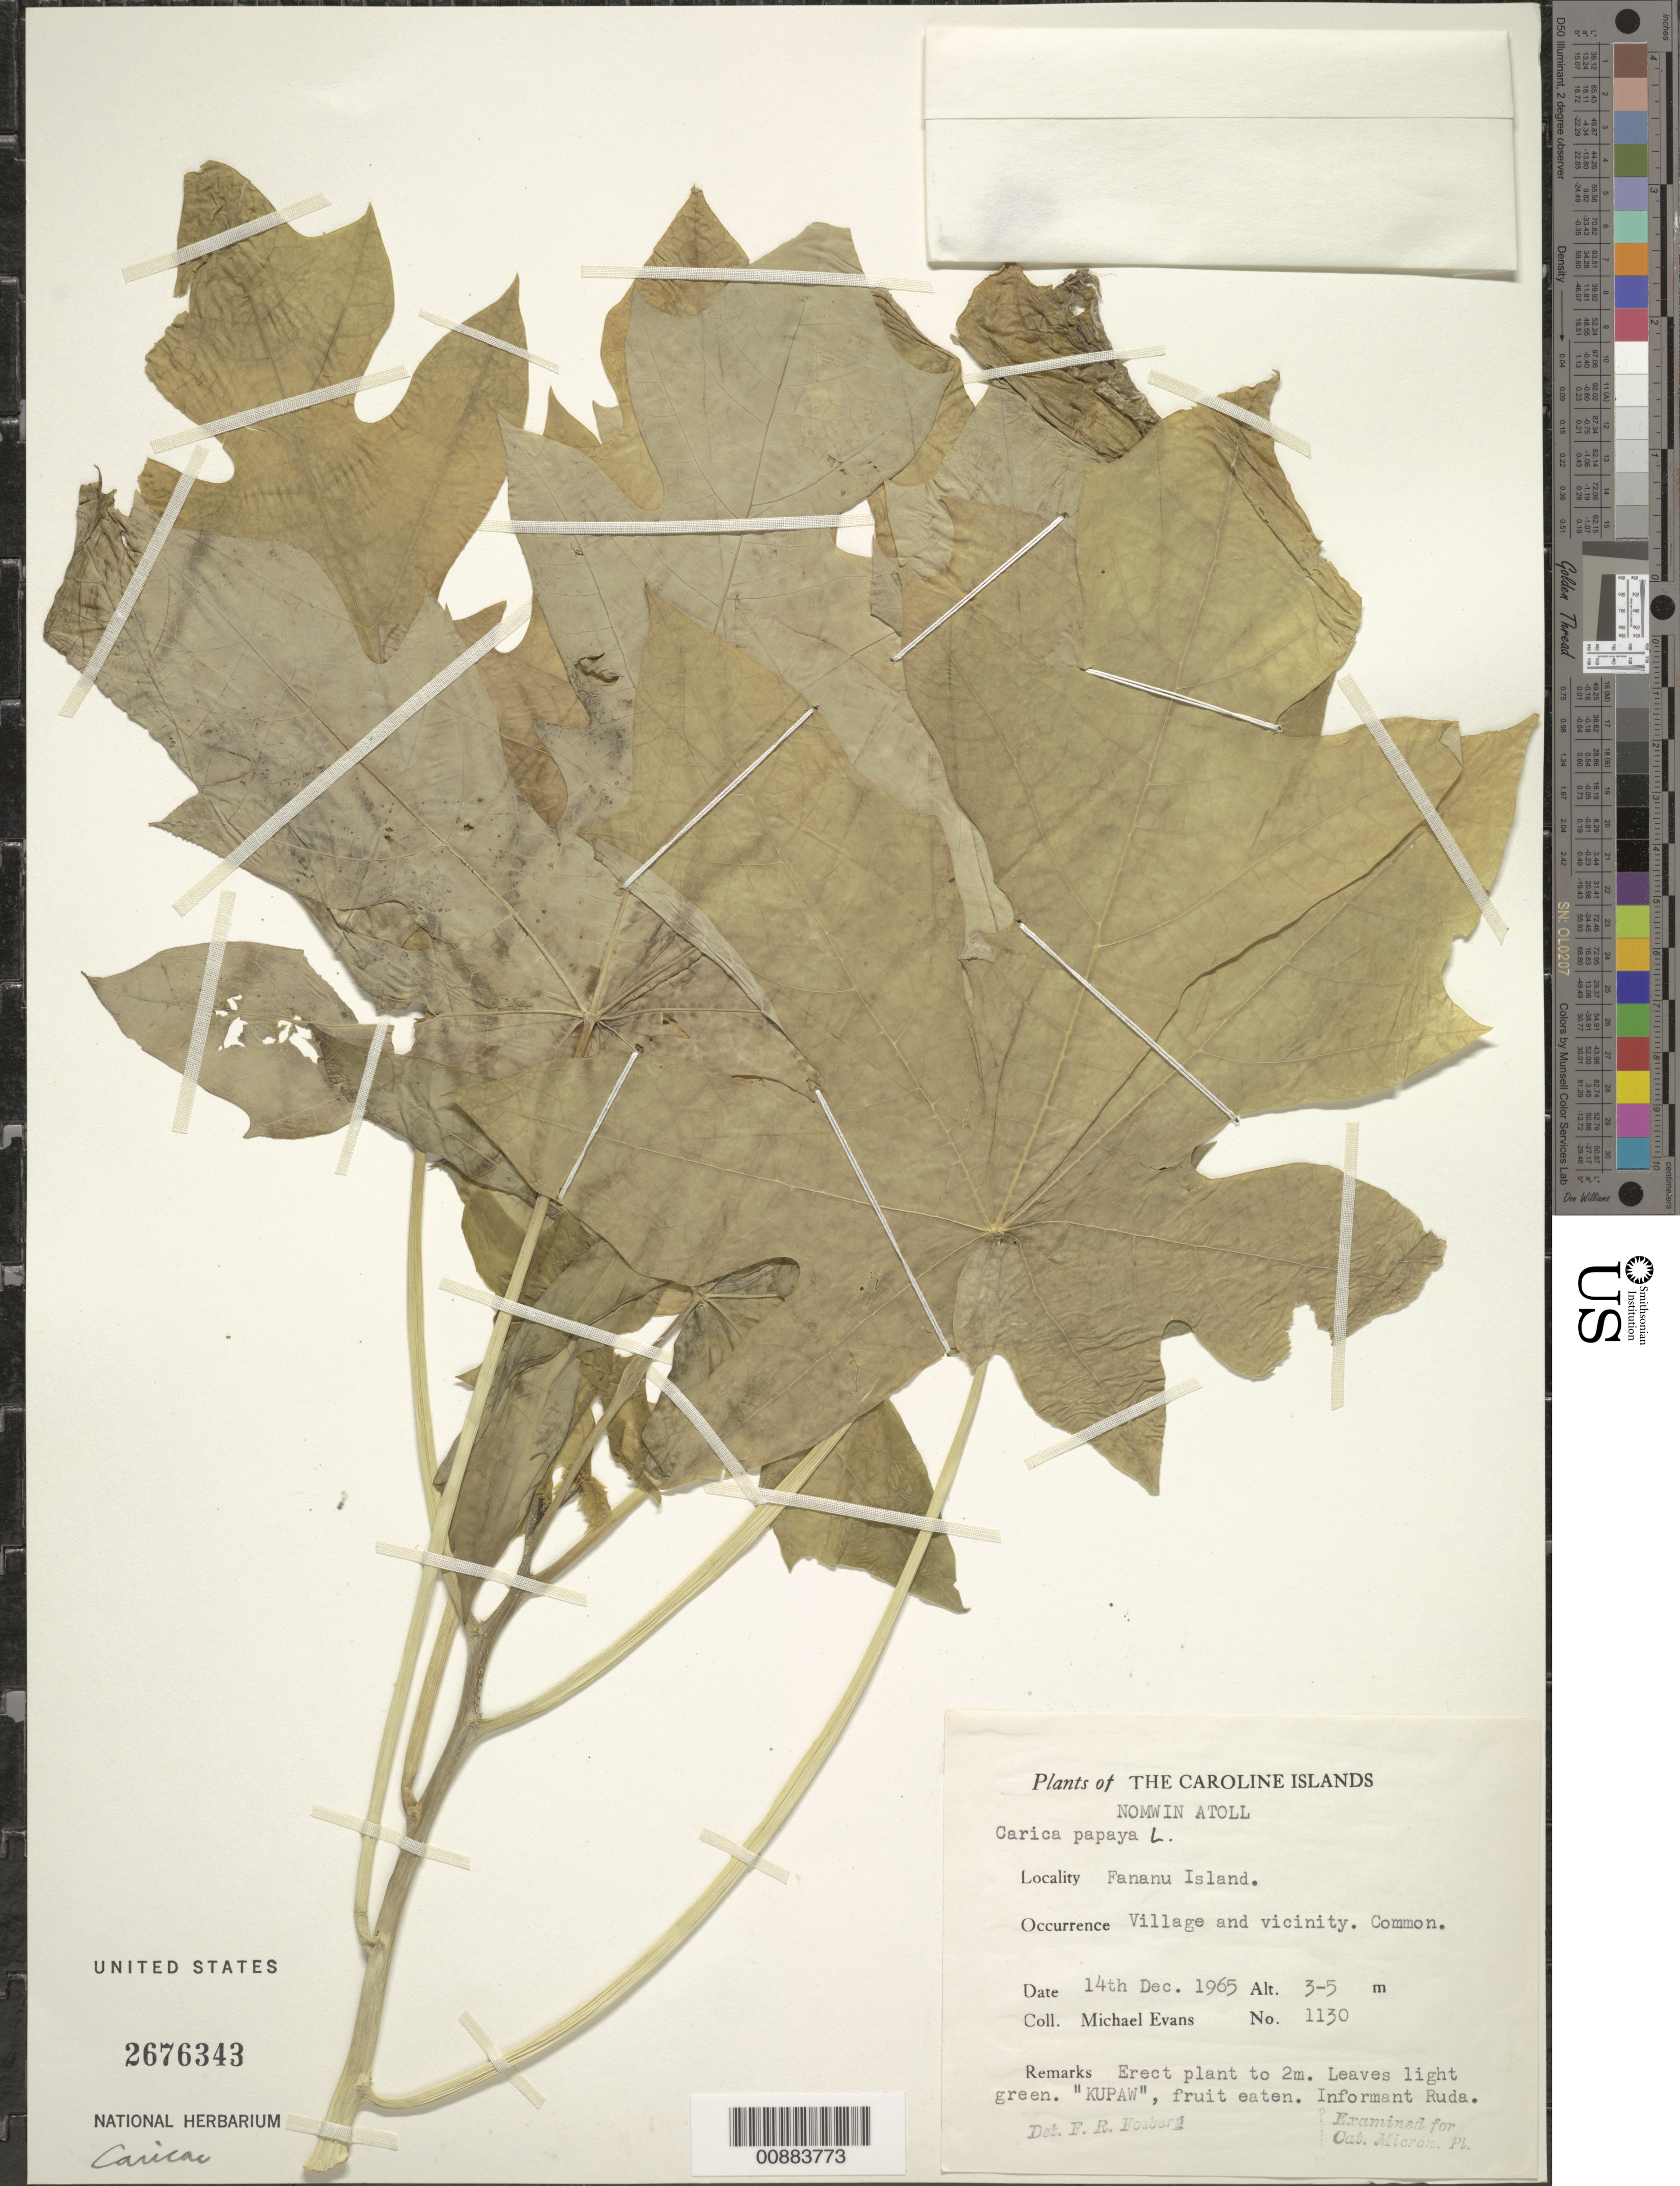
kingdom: Plantae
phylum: Tracheophyta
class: Magnoliopsida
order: Brassicales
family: Caricaceae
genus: Carica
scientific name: Carica papaya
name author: L.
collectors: M. Evans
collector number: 1130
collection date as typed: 14 Dec 1965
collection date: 1965-12-14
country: Micronesia, Federated States of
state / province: Truk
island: Nomwin Atoll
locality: Nomwin Atoll. Village and vicinity.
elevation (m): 3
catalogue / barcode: US 2676343